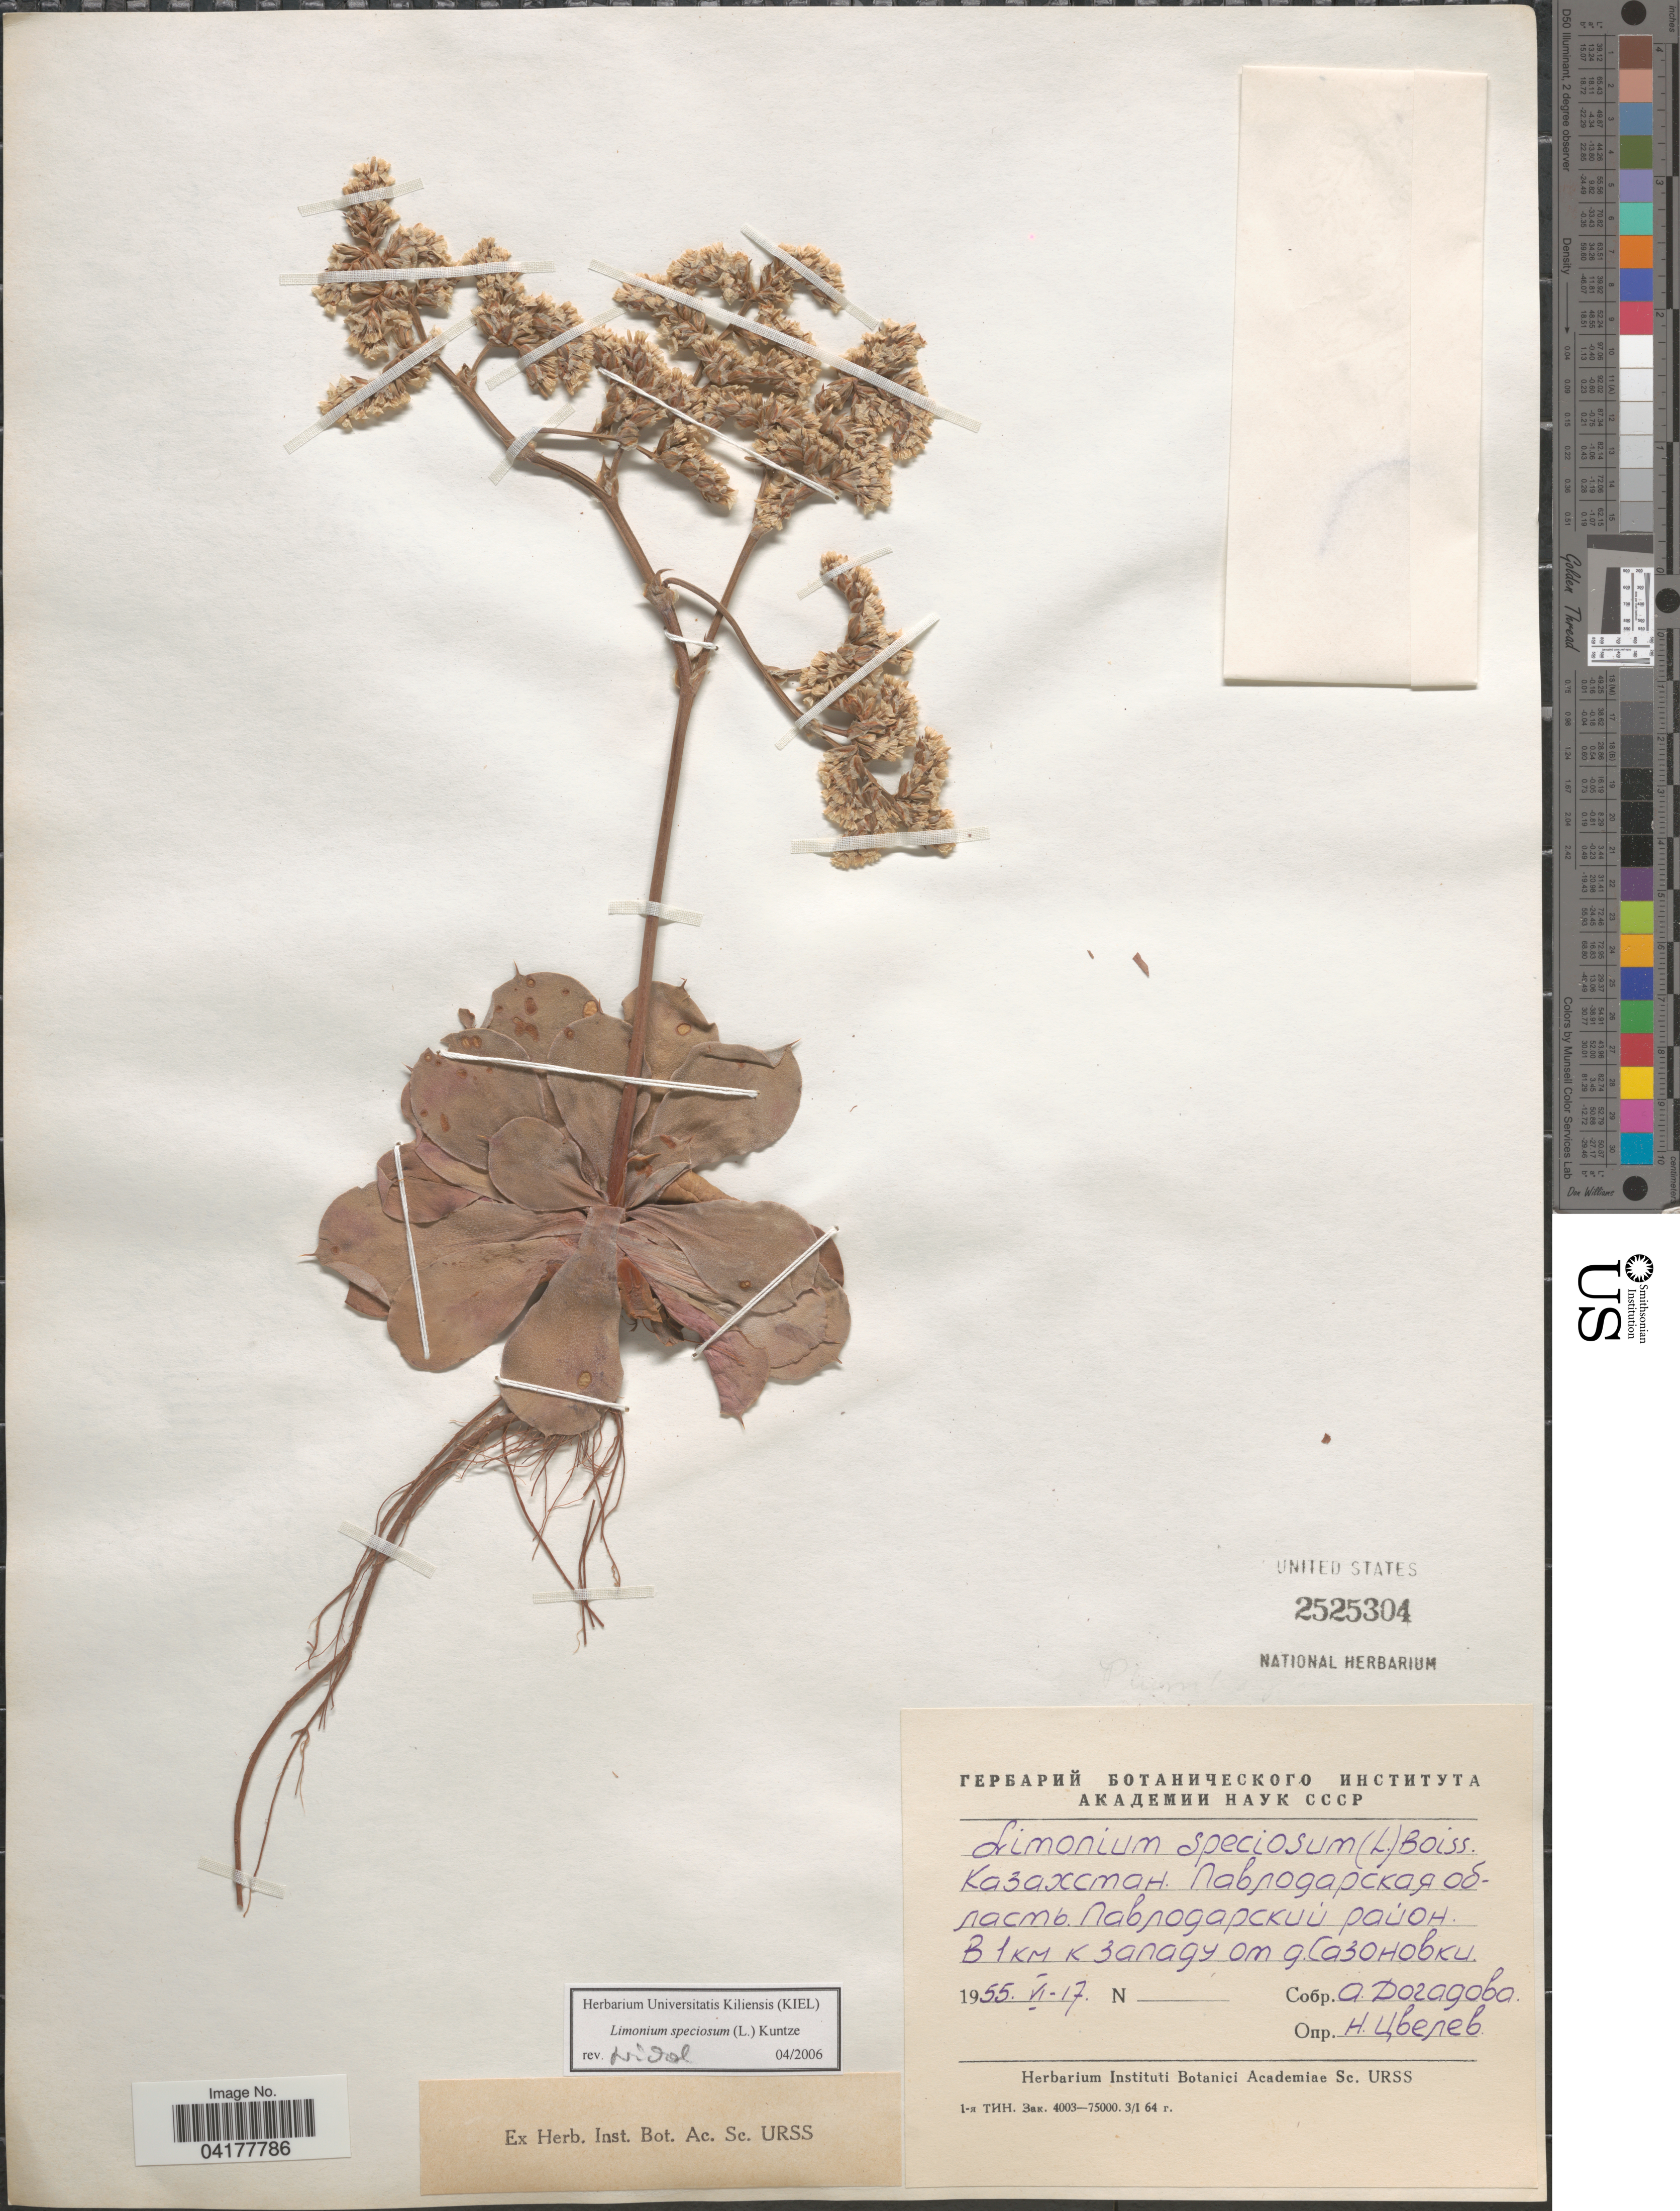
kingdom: Plantae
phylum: Tracheophyta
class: Magnoliopsida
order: Caryophyllales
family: Plumbaginaceae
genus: Limonium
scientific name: Limonium speciosum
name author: (L.) Kuntze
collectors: A. Dogadova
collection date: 1955-06-17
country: Kazakhstan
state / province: Paylodar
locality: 1 km W of Sazonovka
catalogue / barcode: US 2525304